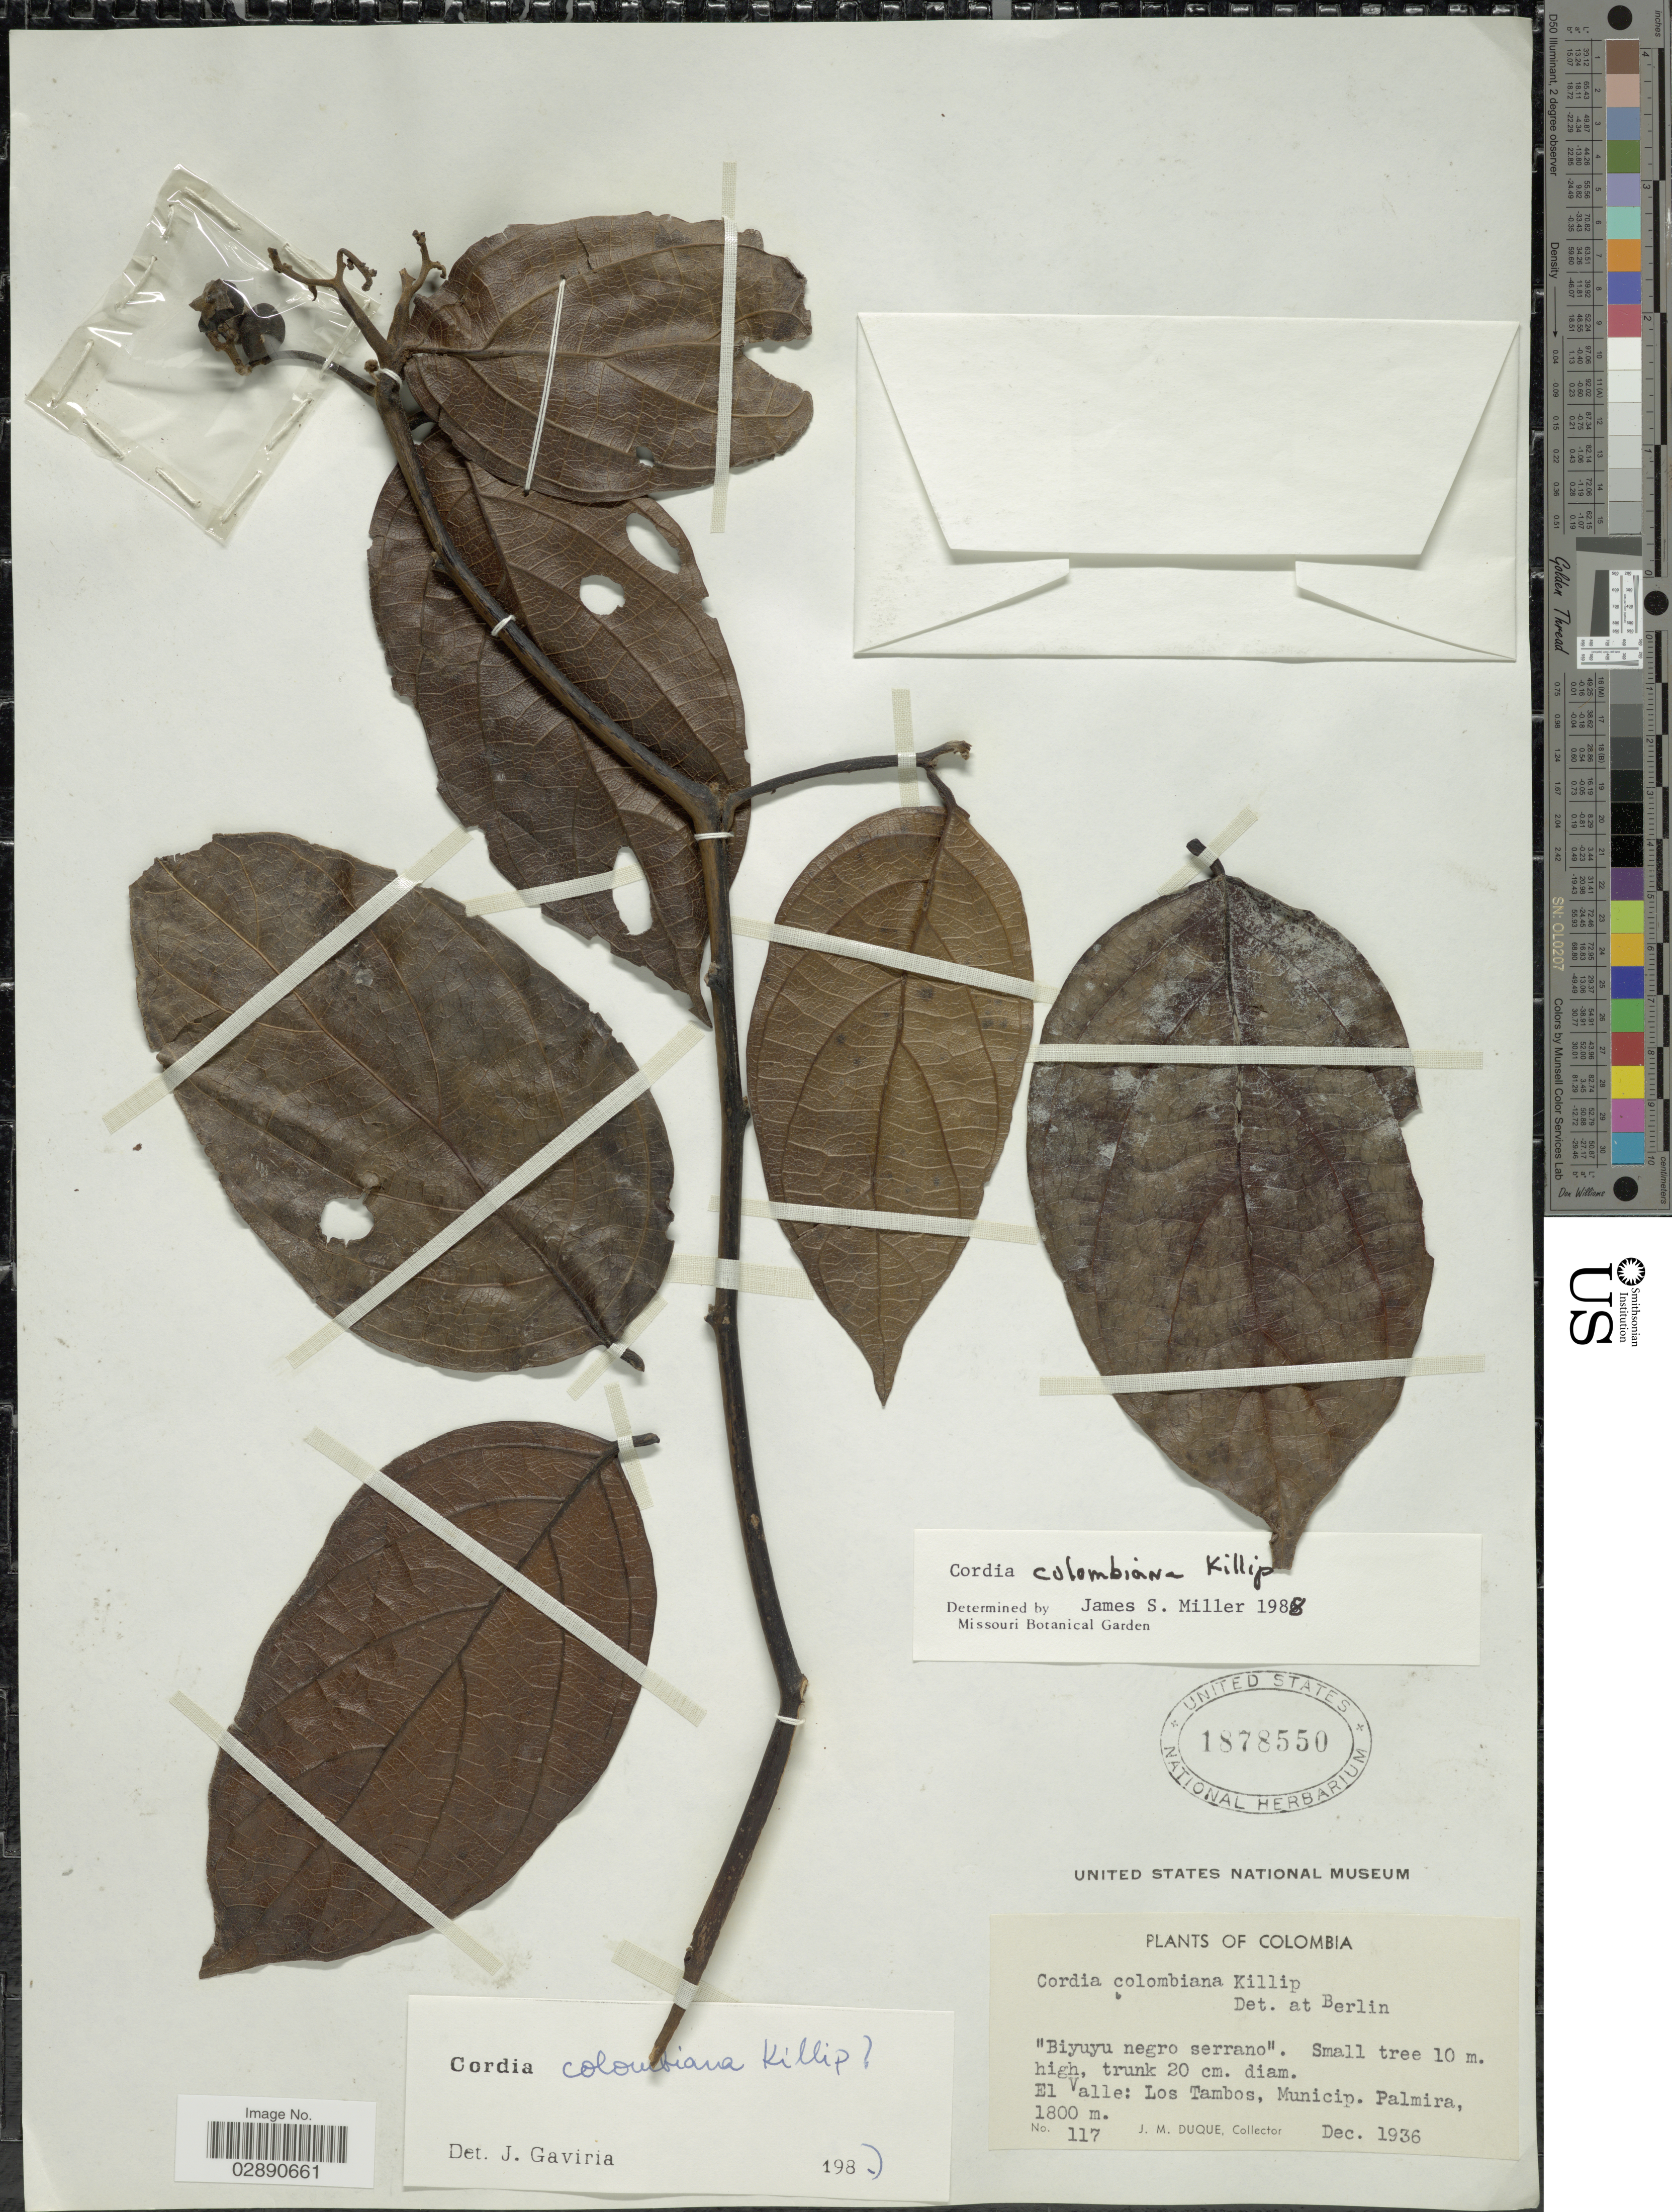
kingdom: Plantae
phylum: Tracheophyta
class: Magnoliopsida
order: Boraginales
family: Cordiaceae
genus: Cordia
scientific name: Cordia colombiana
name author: Killip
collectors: J. Duque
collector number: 117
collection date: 1936-12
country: Colombia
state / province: Valle del Cauca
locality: El Valle: Los Tambos, Municip. Palmira.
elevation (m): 1800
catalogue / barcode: US 1878550